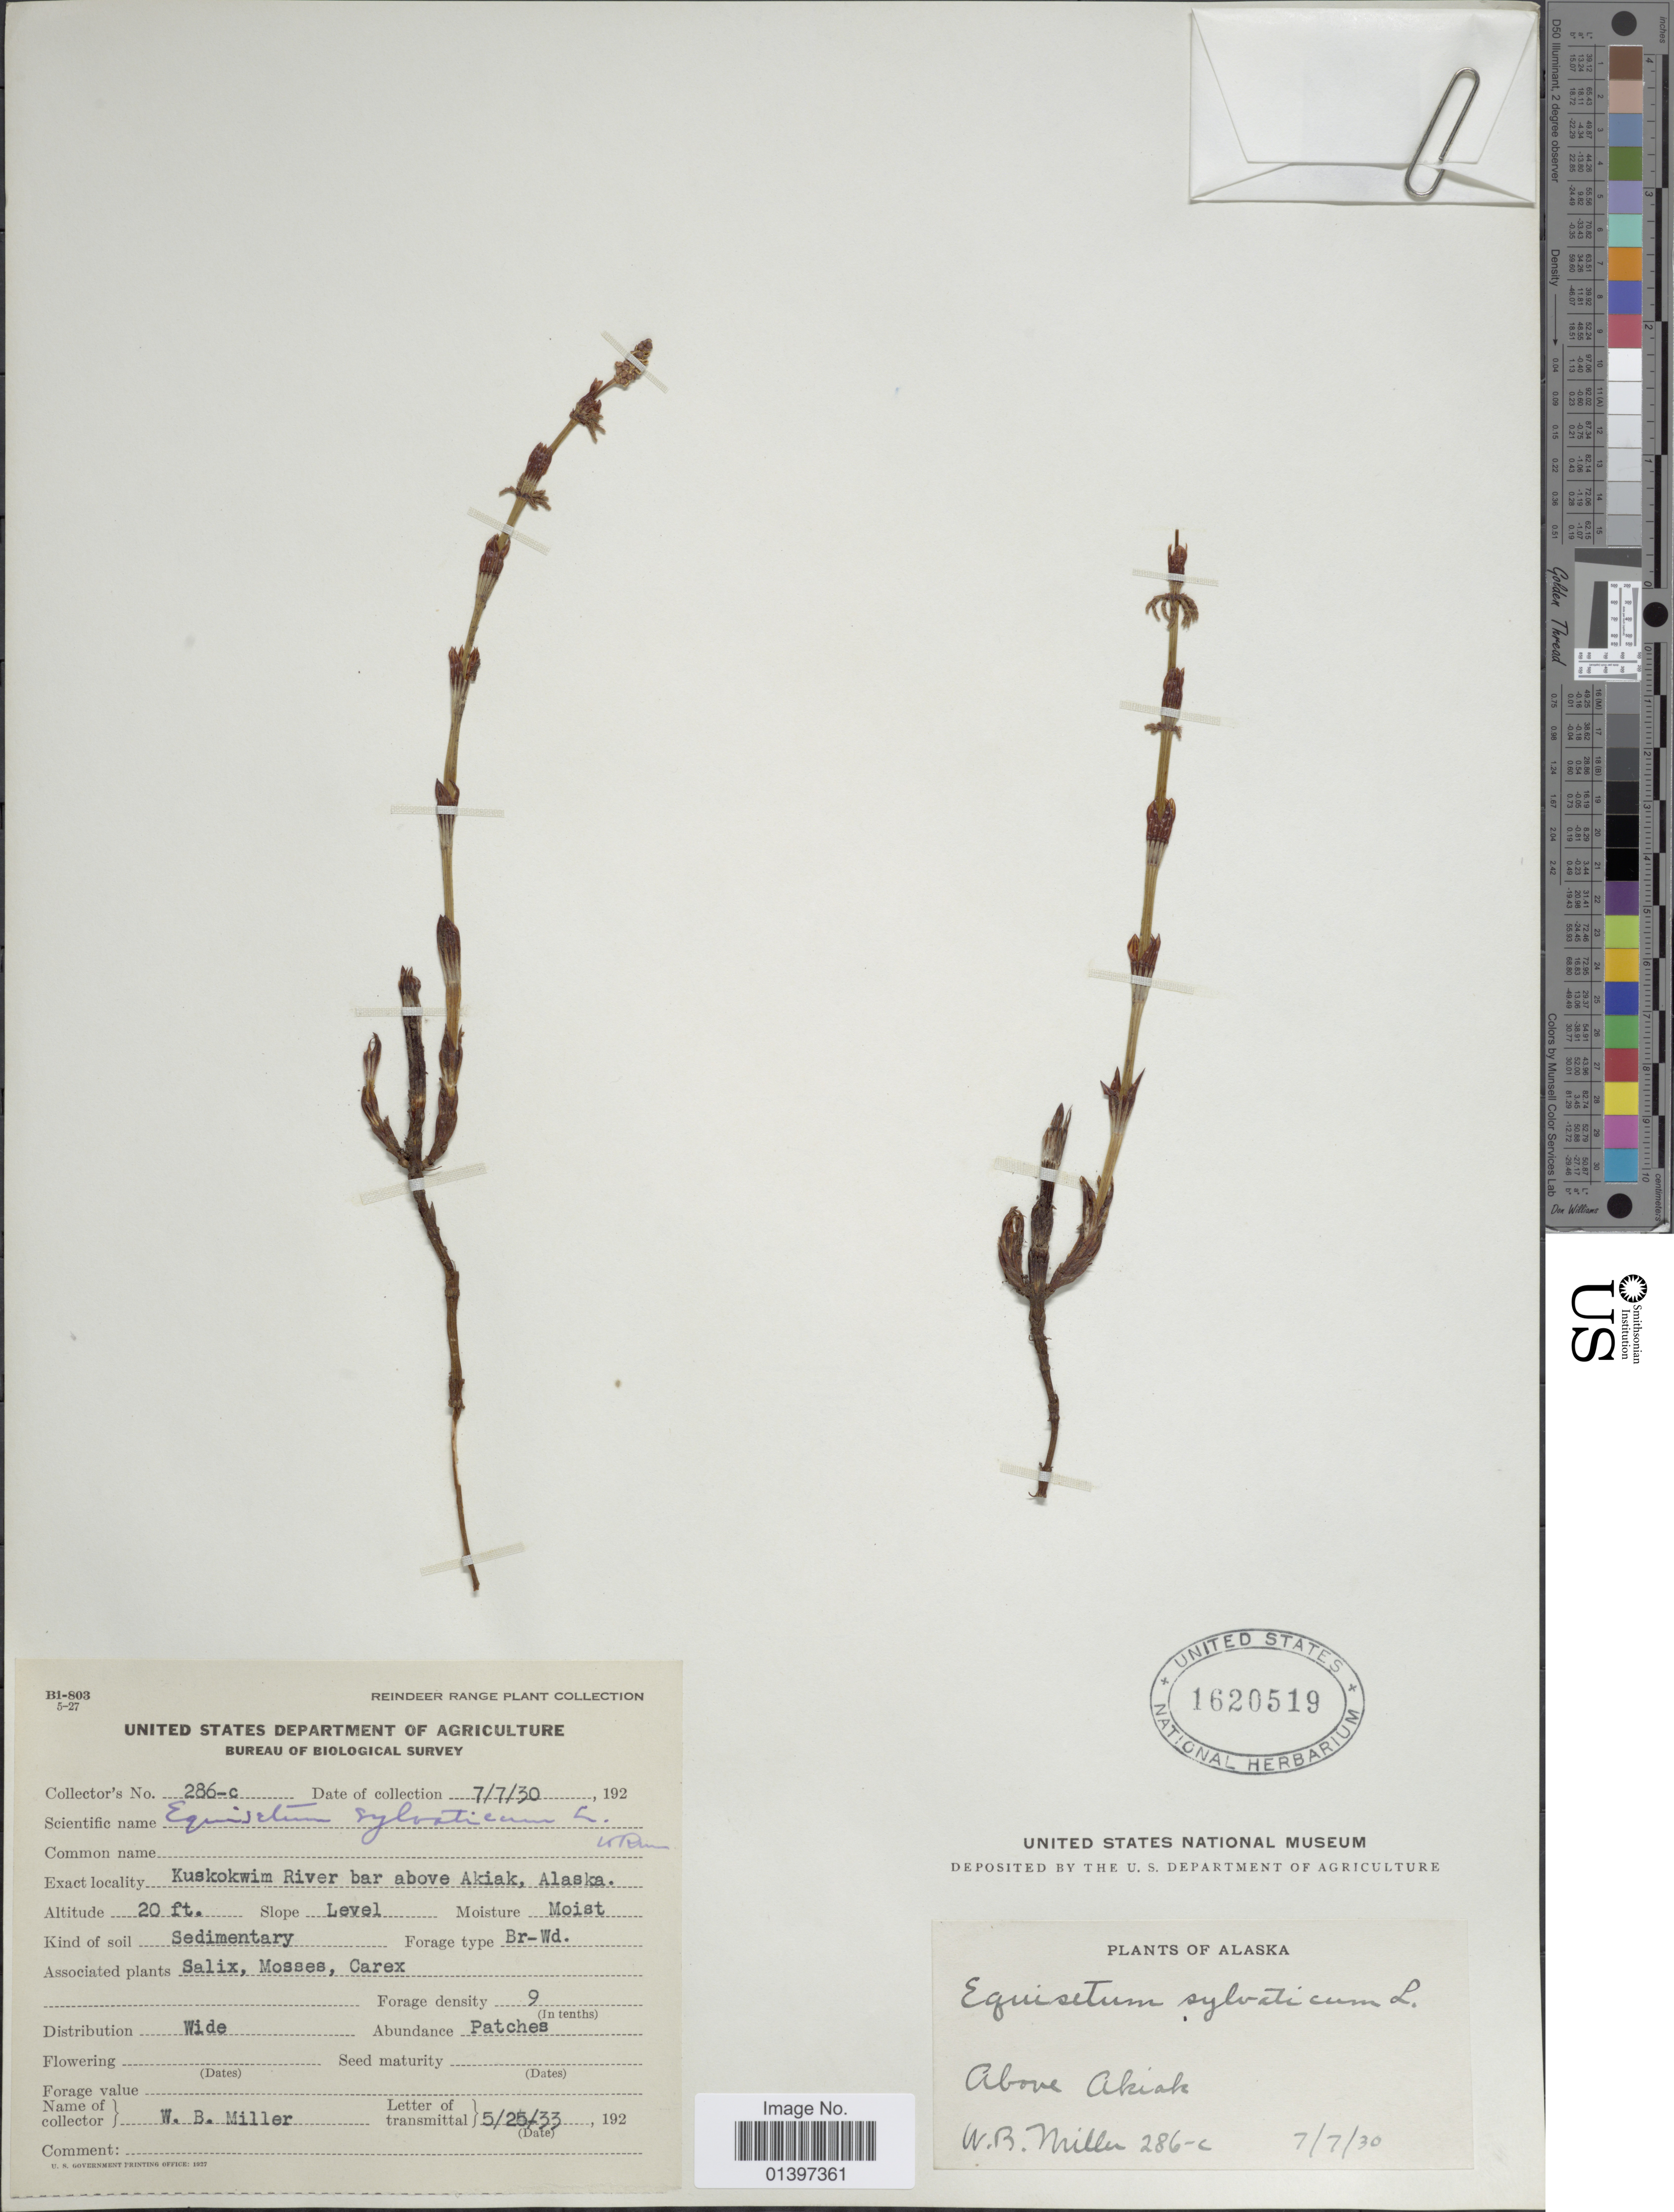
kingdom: Plantae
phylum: Tracheophyta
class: Polypodiopsida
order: Equisetales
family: Equisetaceae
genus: Equisetum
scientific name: Equisetum sylvaticum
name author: L.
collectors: W. Miller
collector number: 286-c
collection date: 1930-07-07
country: United States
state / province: Alaska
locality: Kuskokwim River bar above Akiak, Alaska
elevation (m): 6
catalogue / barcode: US 1620519